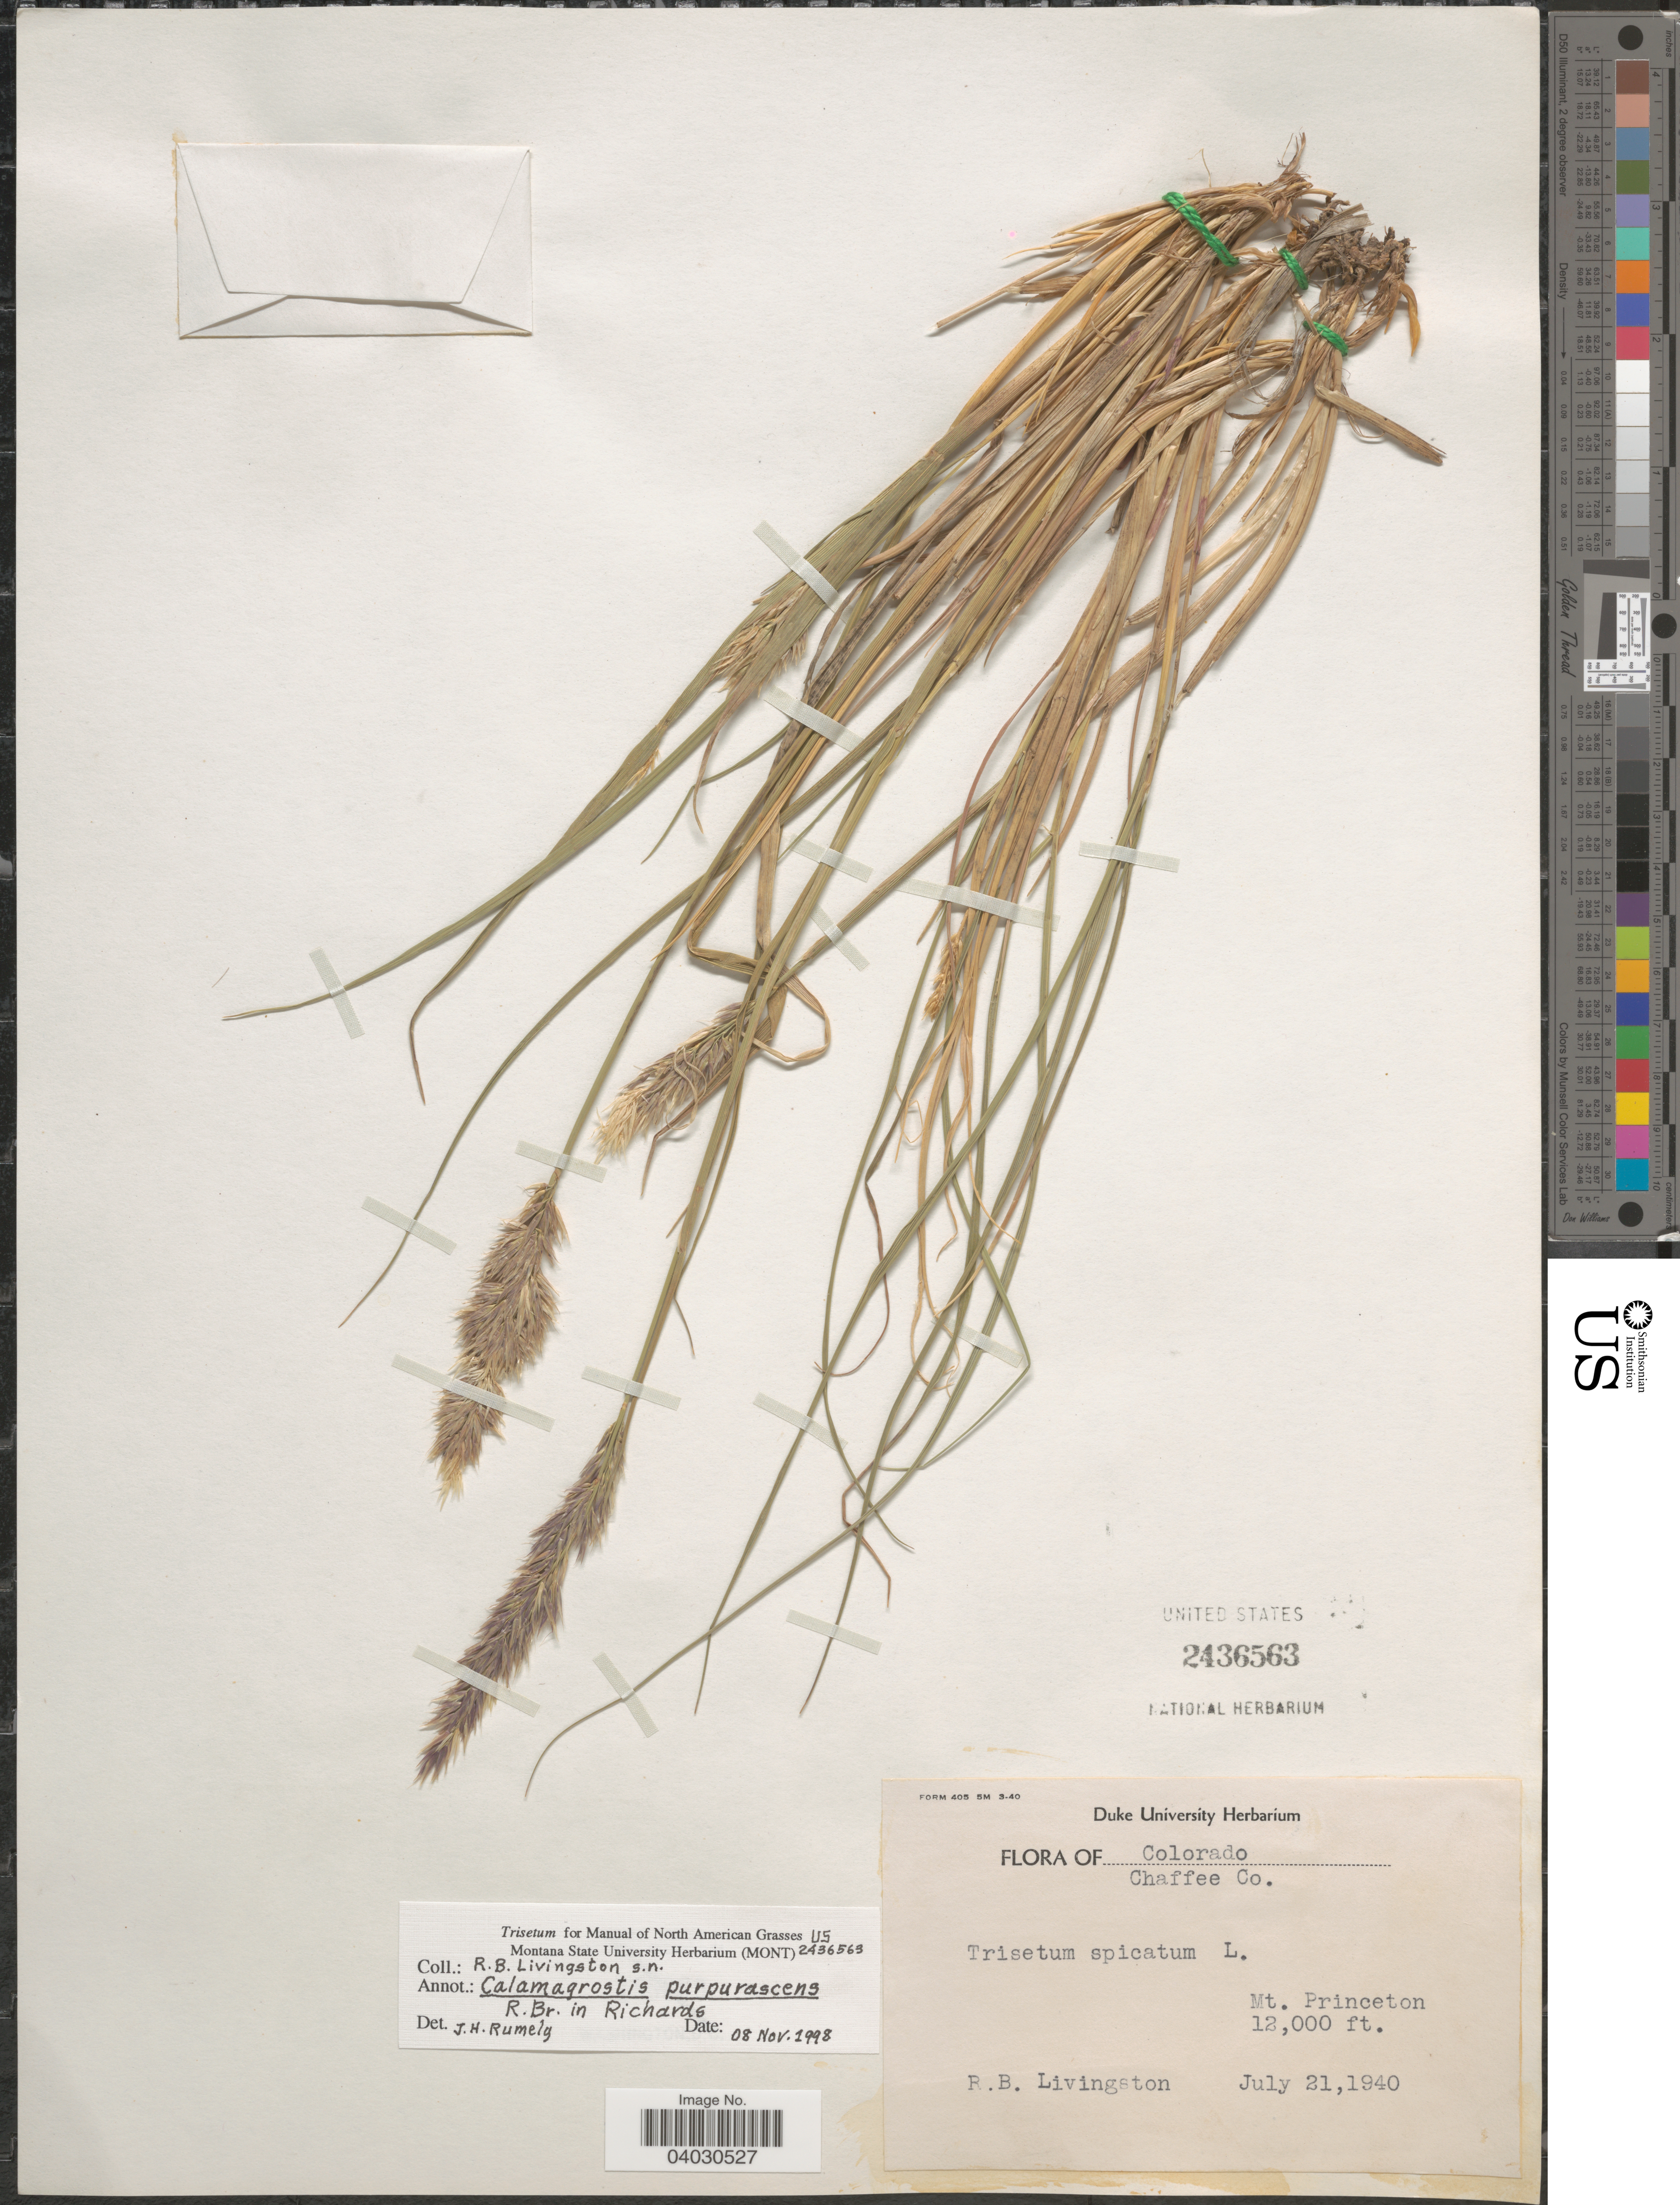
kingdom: Plantae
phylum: Tracheophyta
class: Liliopsida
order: Poales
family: Poaceae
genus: Calamagrostis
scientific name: Calamagrostis purpurascens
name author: R. Br.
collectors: R. Livingston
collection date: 1940-07-21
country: United States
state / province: Colorado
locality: Chaffee Co. Mt. Princeton.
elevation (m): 3658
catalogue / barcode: US 2436563